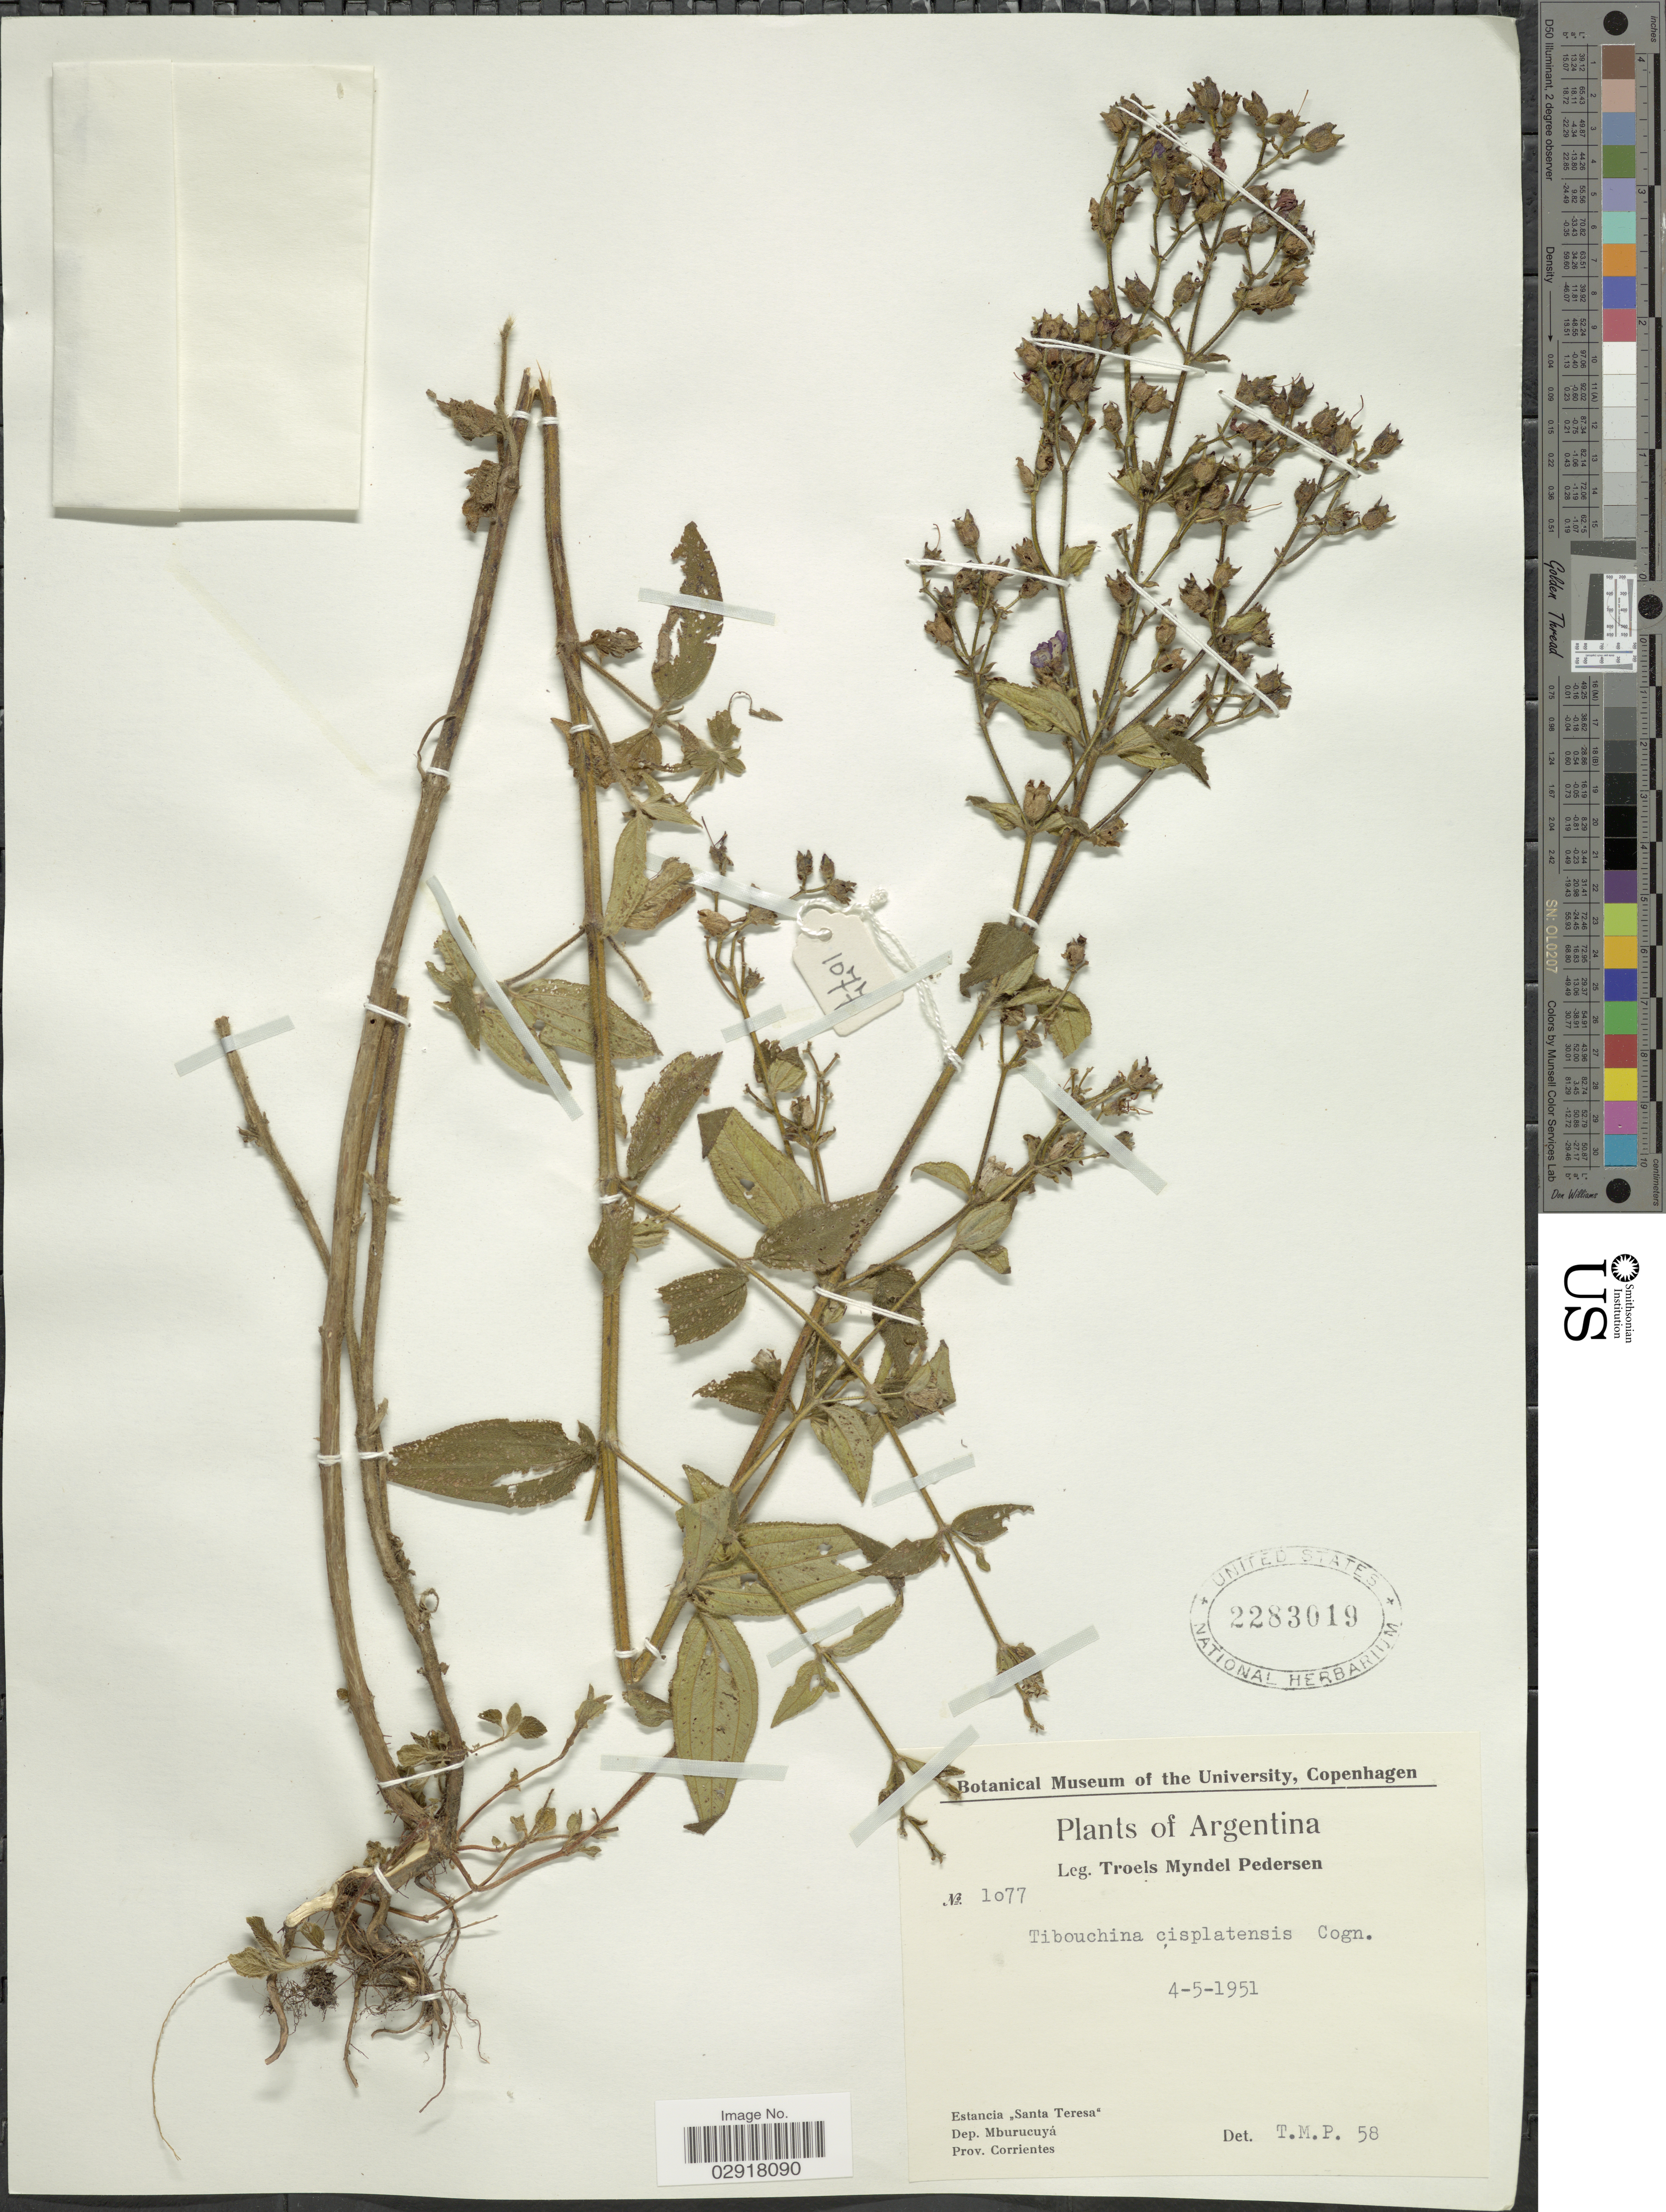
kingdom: Plantae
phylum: Tracheophyta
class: Magnoliopsida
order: Myrtales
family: Melastomataceae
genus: Chaetogastra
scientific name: Chaetogastra herbacea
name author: (DC.) P.J.F. Guim. & Michelang.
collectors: T. Pederson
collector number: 1077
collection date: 1951-05-04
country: Argentina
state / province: Corrientes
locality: Estancia "Santa Teresa" Dep. Mburucuyá.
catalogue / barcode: US 2283019